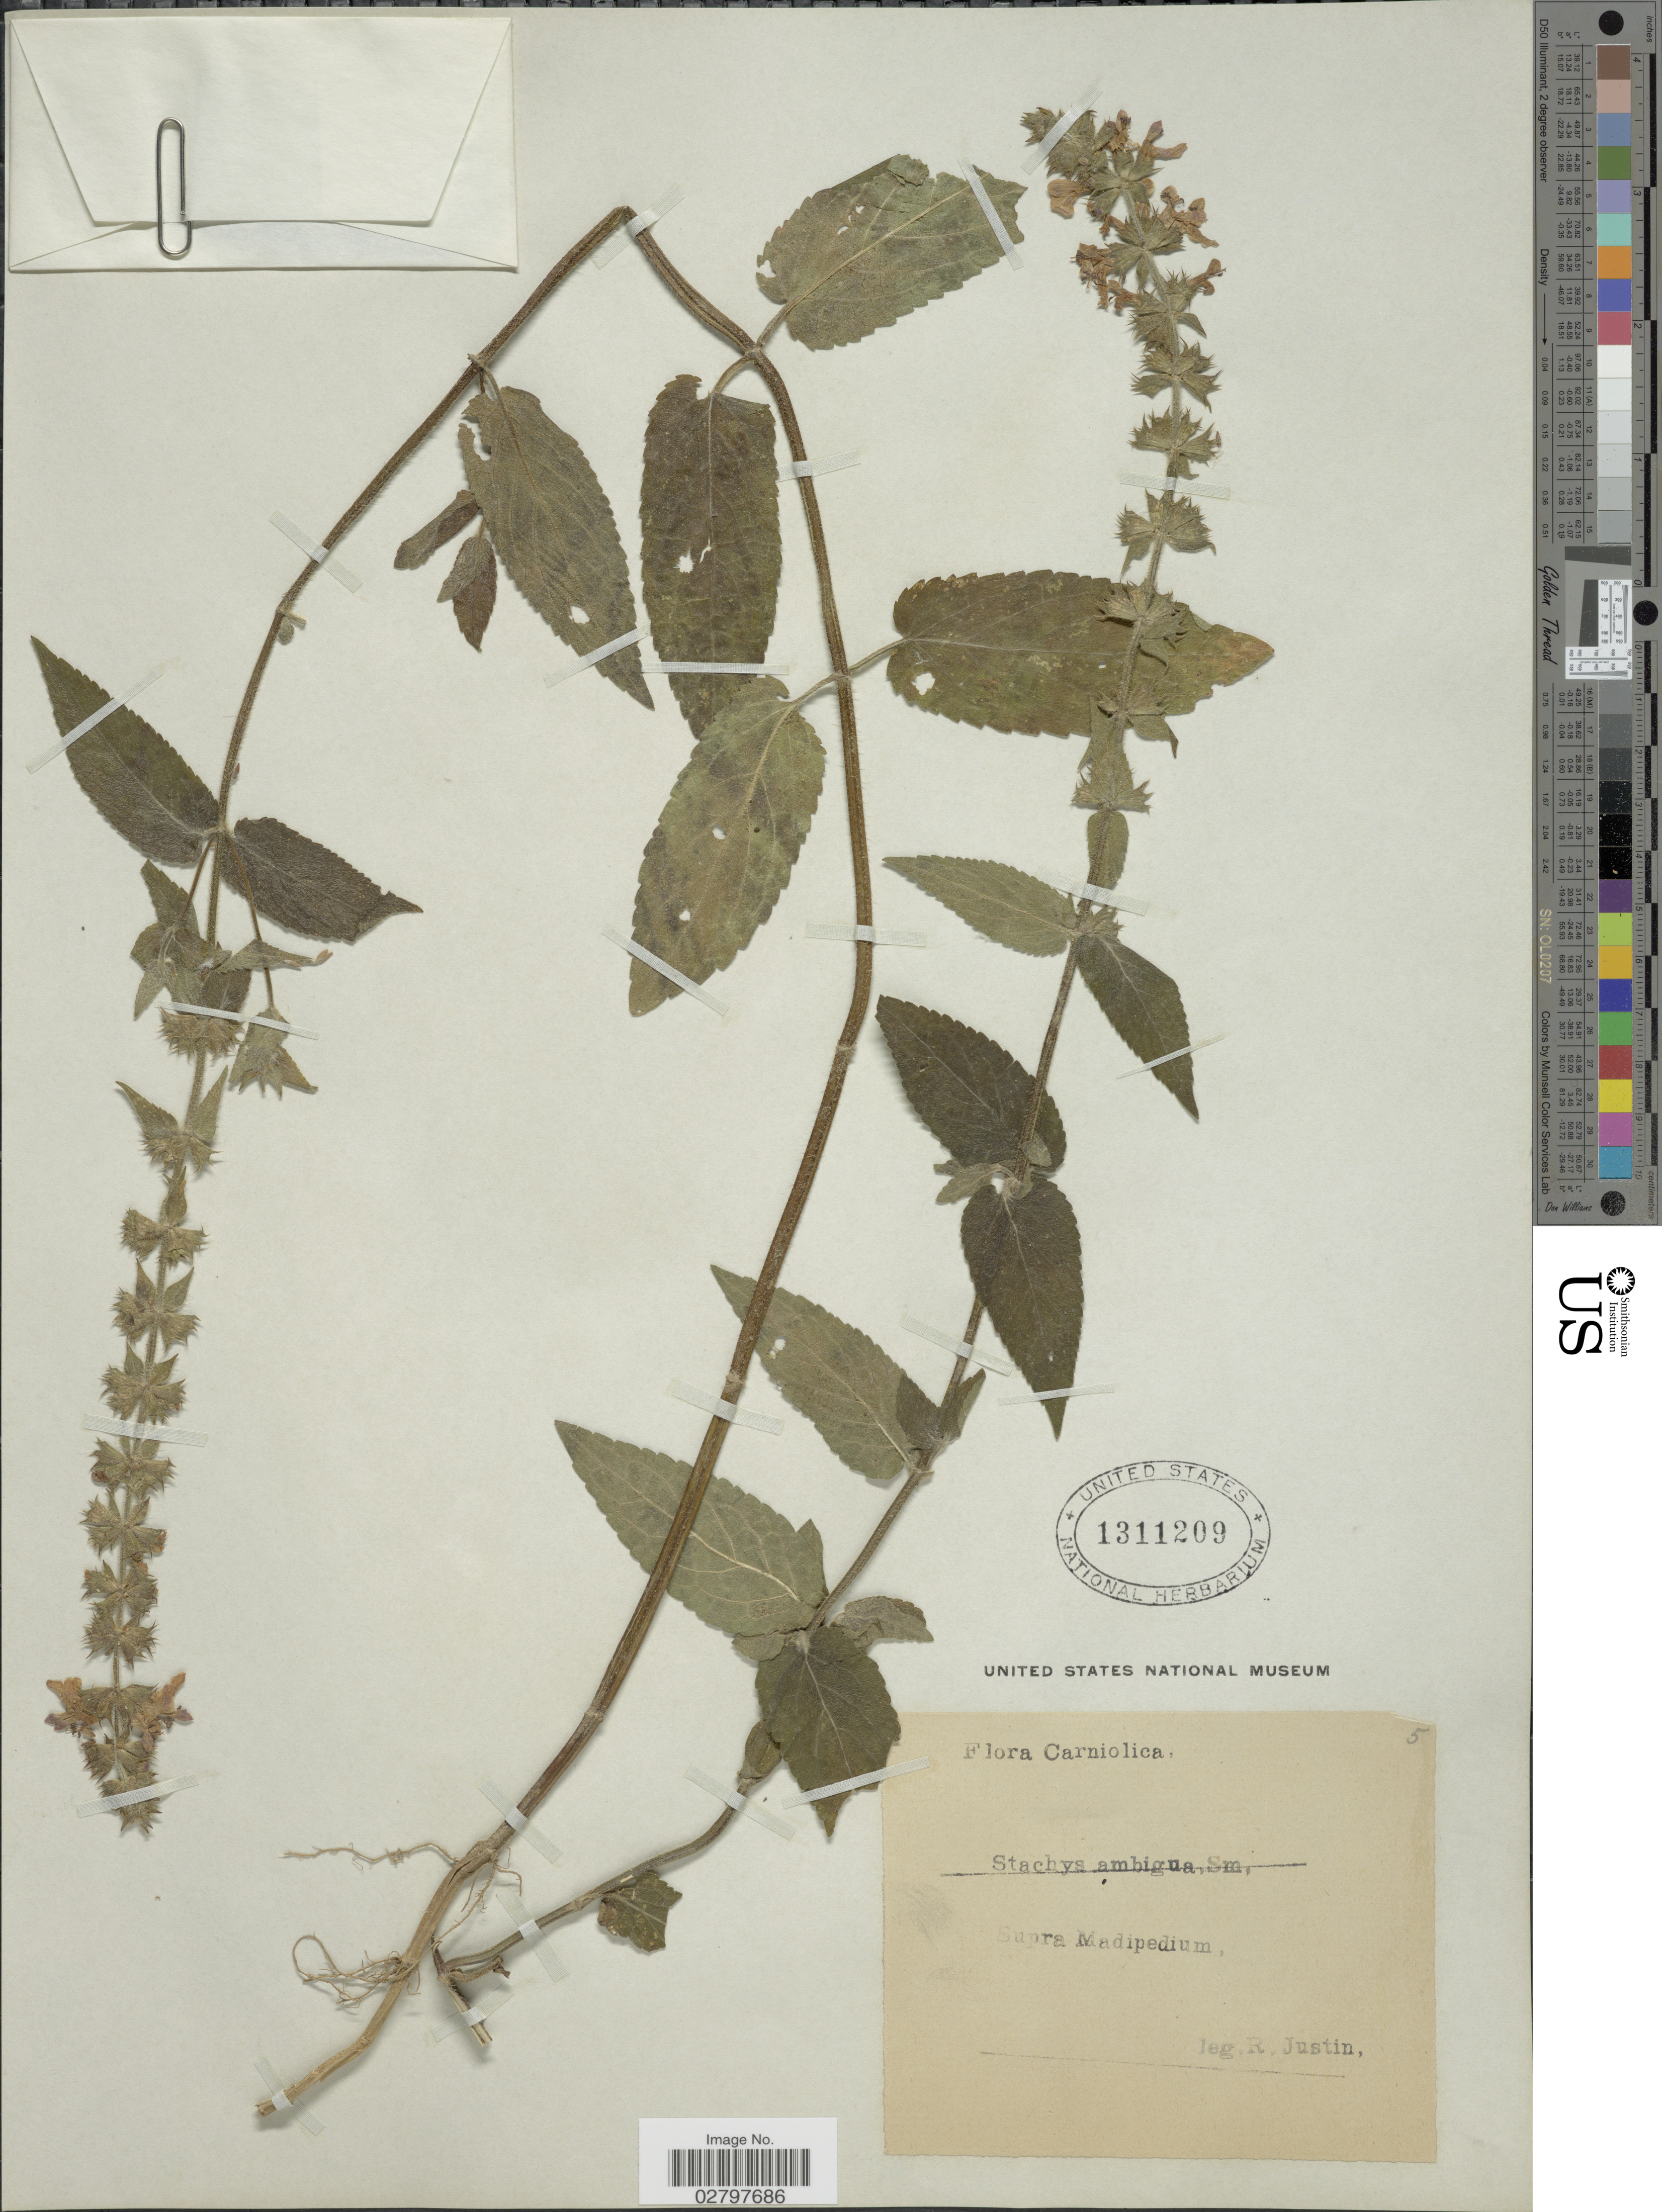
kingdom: Plantae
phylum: Tracheophyta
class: Magnoliopsida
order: Lamiales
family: Lamiaceae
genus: Stachys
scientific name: Stachys ambigua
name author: (A. Gray) Britton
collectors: R. Justin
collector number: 5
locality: Carniolica, Supra Madipedium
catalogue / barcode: US 1311209